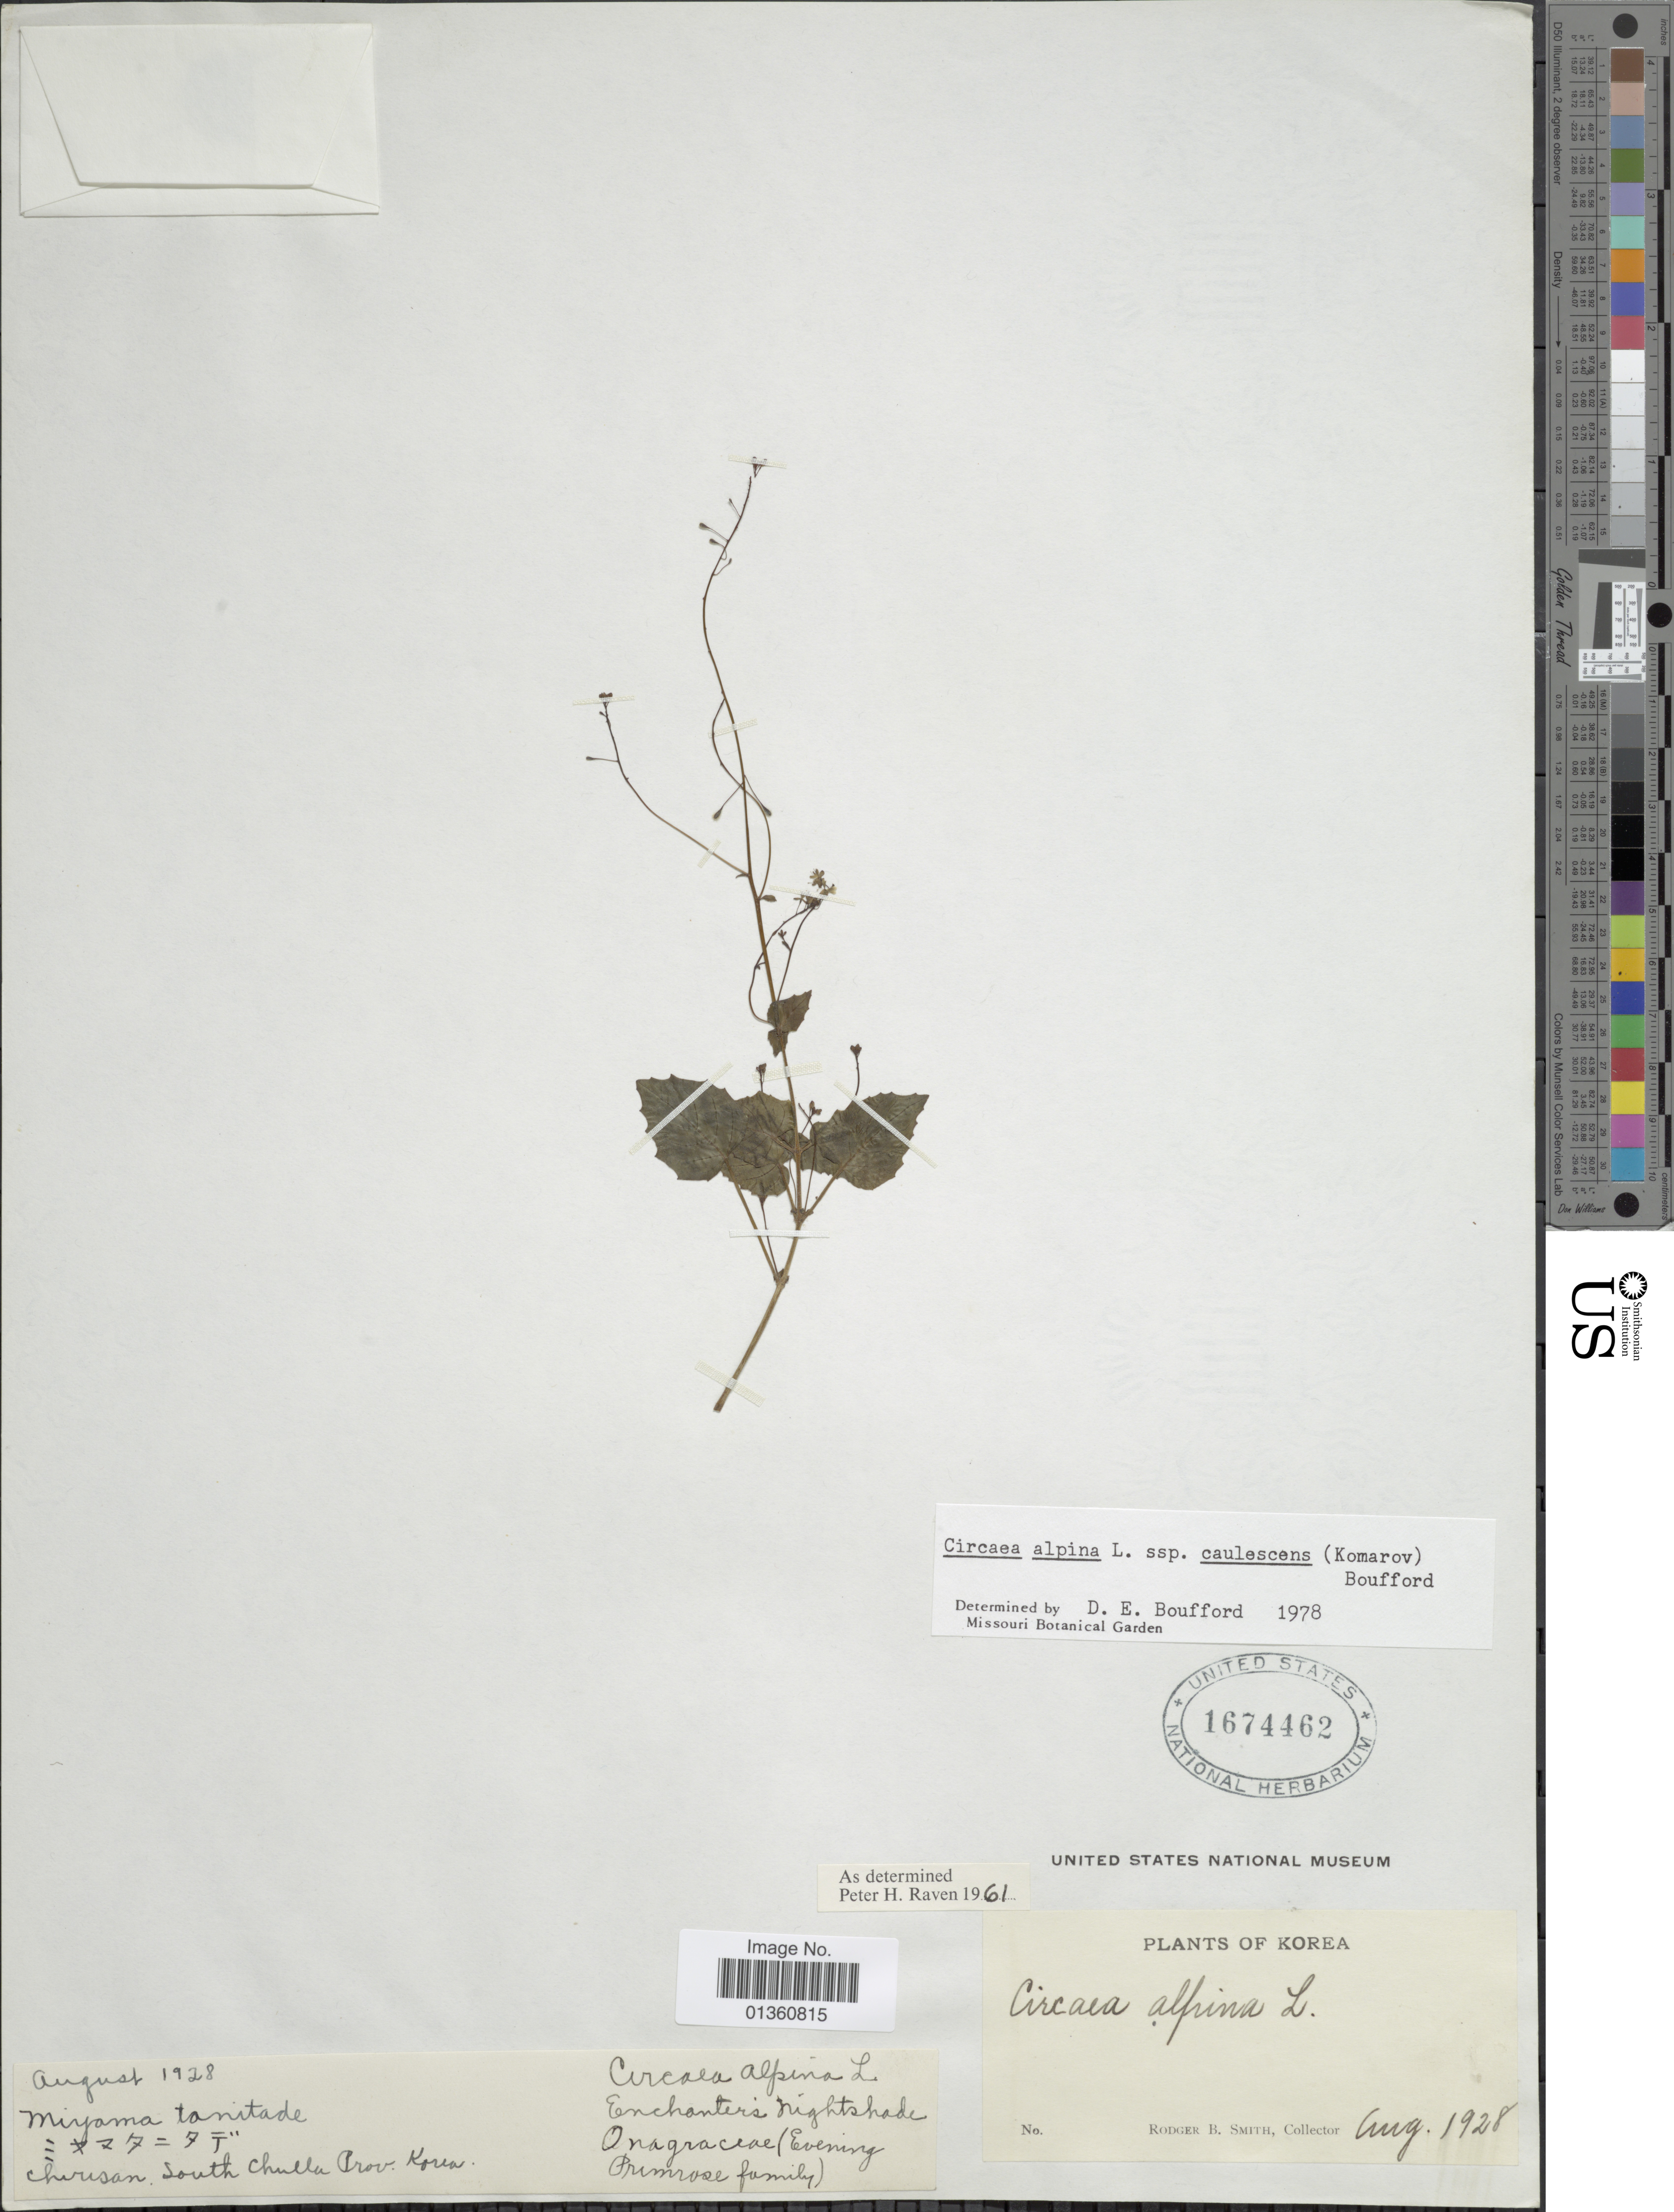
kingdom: Plantae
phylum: Tracheophyta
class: Magnoliopsida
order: Myrtales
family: Onagraceae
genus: Circaea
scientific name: Circaea alpina subsp. caulescens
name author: (Kom.) Tatew.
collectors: R. B. Smith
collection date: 1928-08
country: North Korea / South Korea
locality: Miyama tanitade. Chereson , South Chulla, Prov. Korea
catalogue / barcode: US 1674462